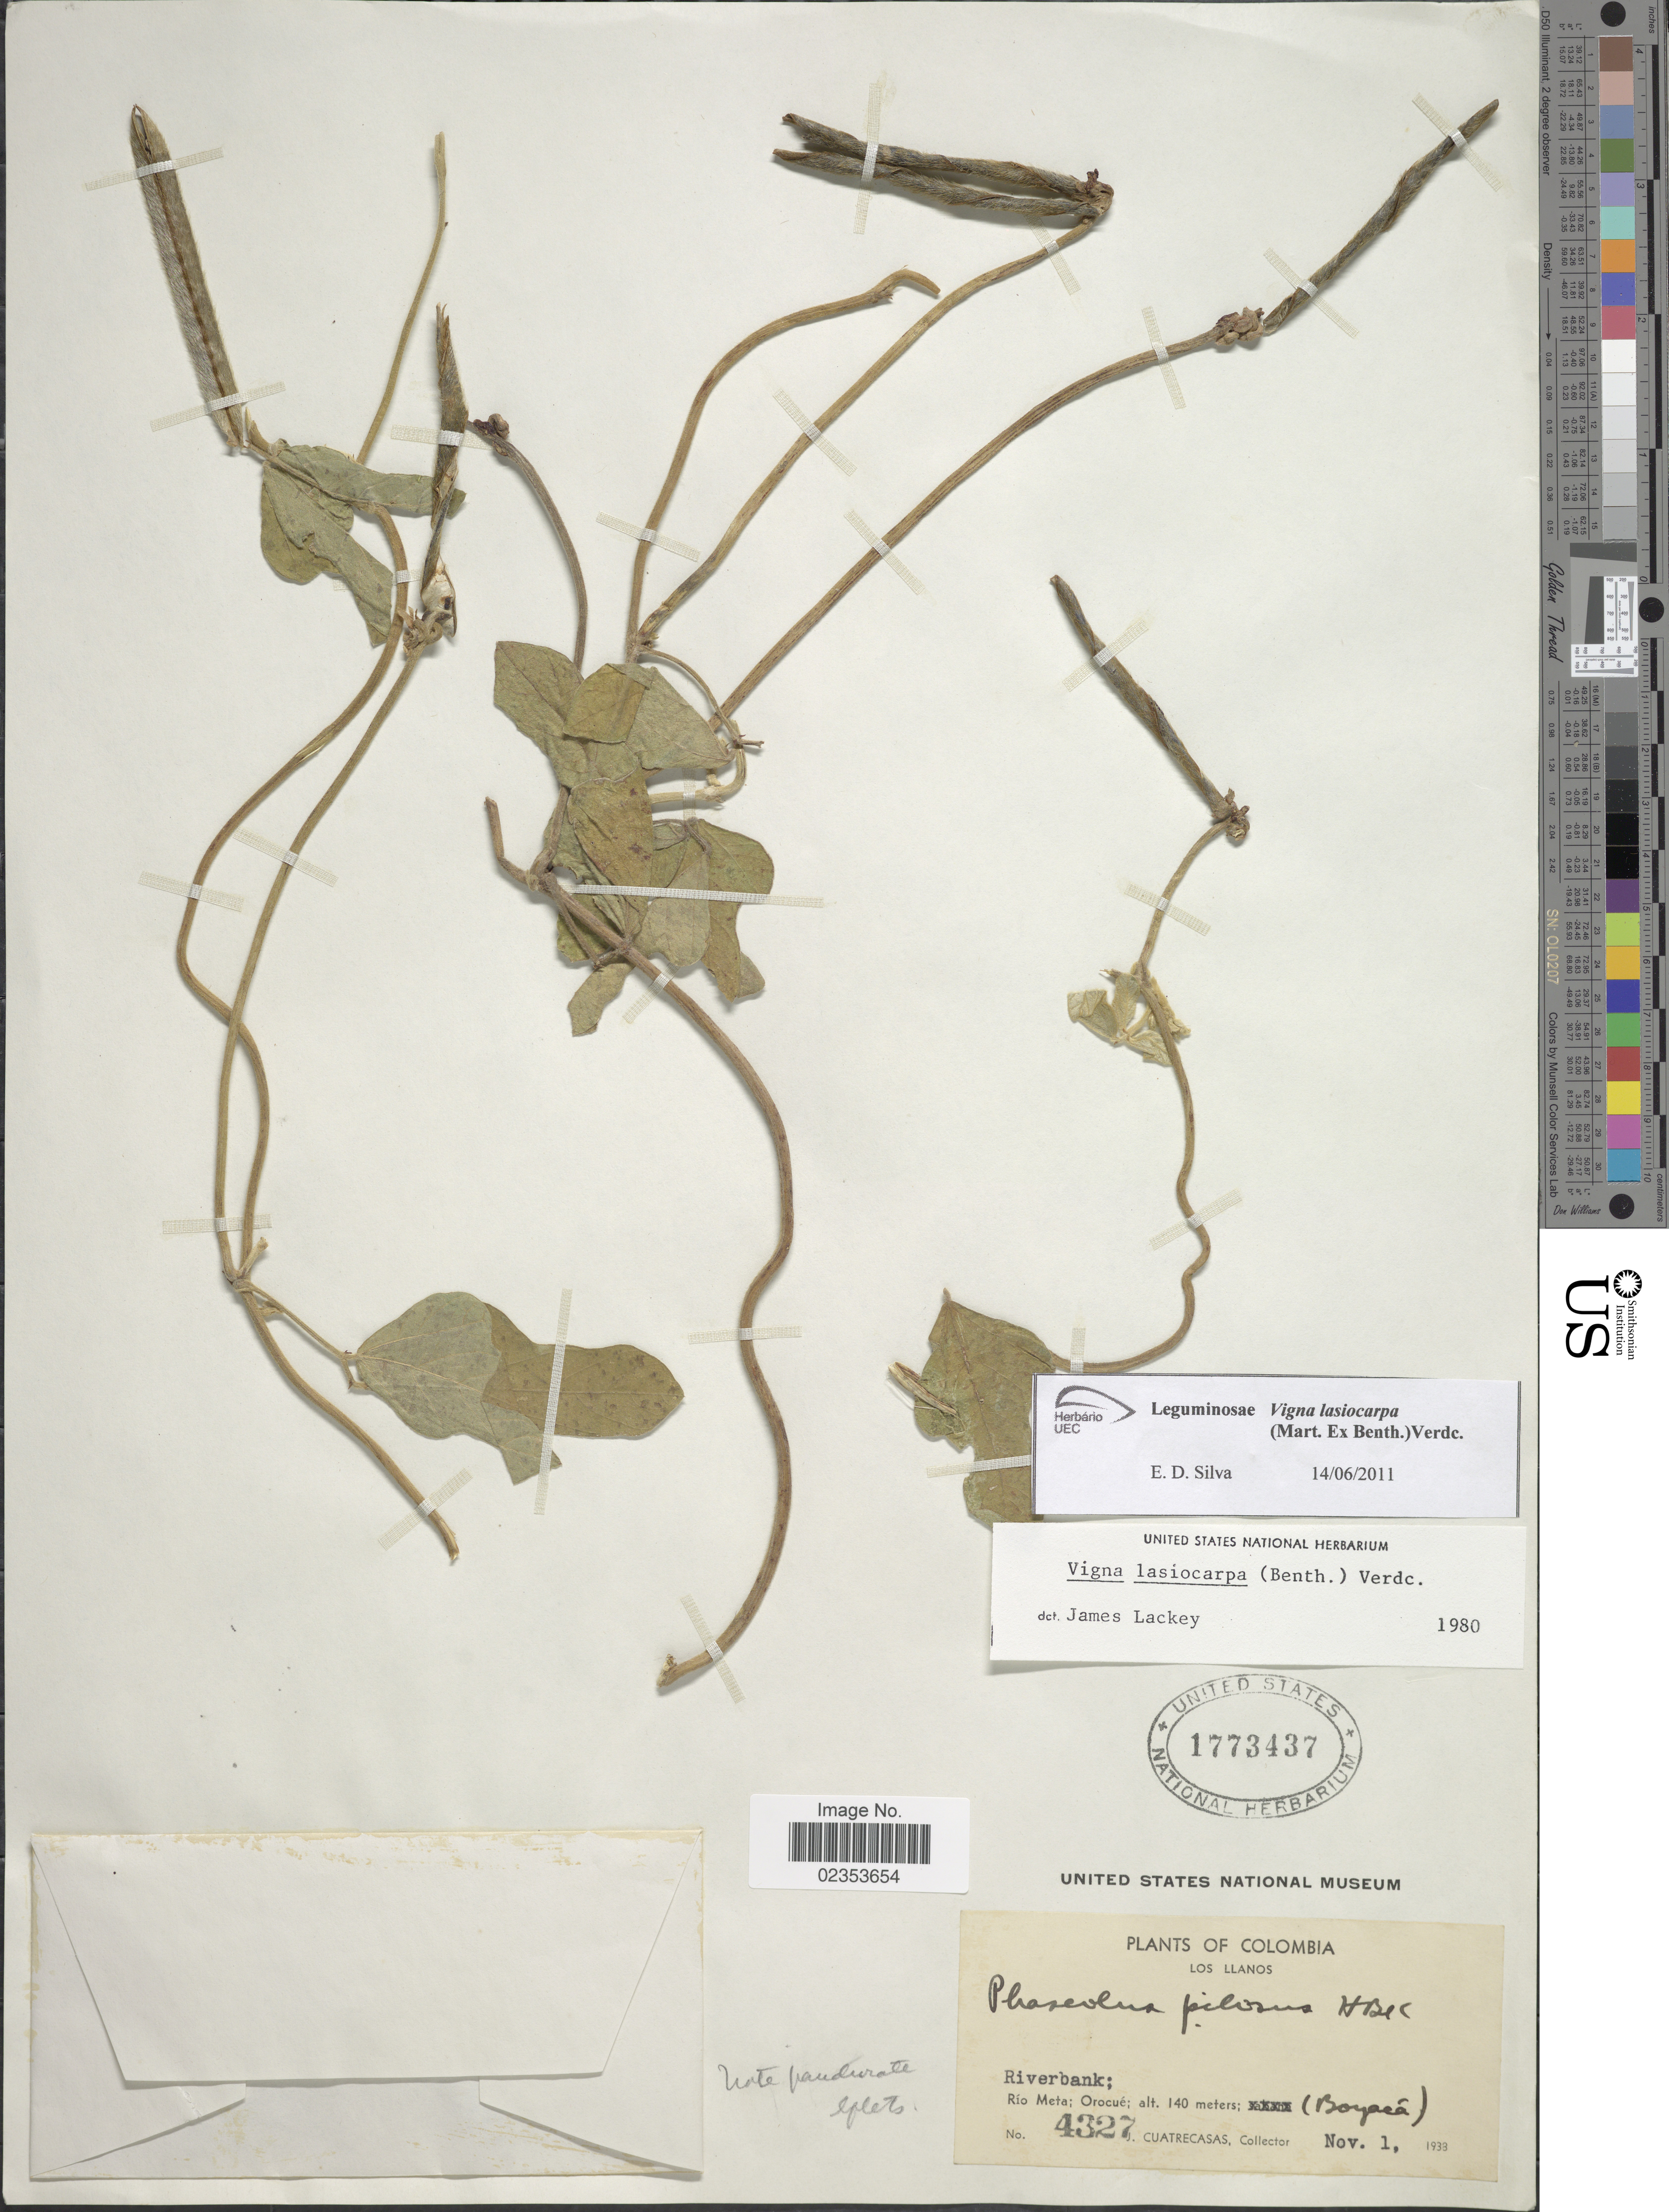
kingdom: Plantae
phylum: Tracheophyta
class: Magnoliopsida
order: Fabales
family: Fabaceae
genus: Vigna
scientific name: Vigna lasiocarpa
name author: (Benth.) Verdc.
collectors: J. Cuatrecasas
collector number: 4327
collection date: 1938-11-01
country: Colombia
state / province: Boyacá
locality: Los Llanos. Rio Meta; Orocue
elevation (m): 140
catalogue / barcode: US 1773437